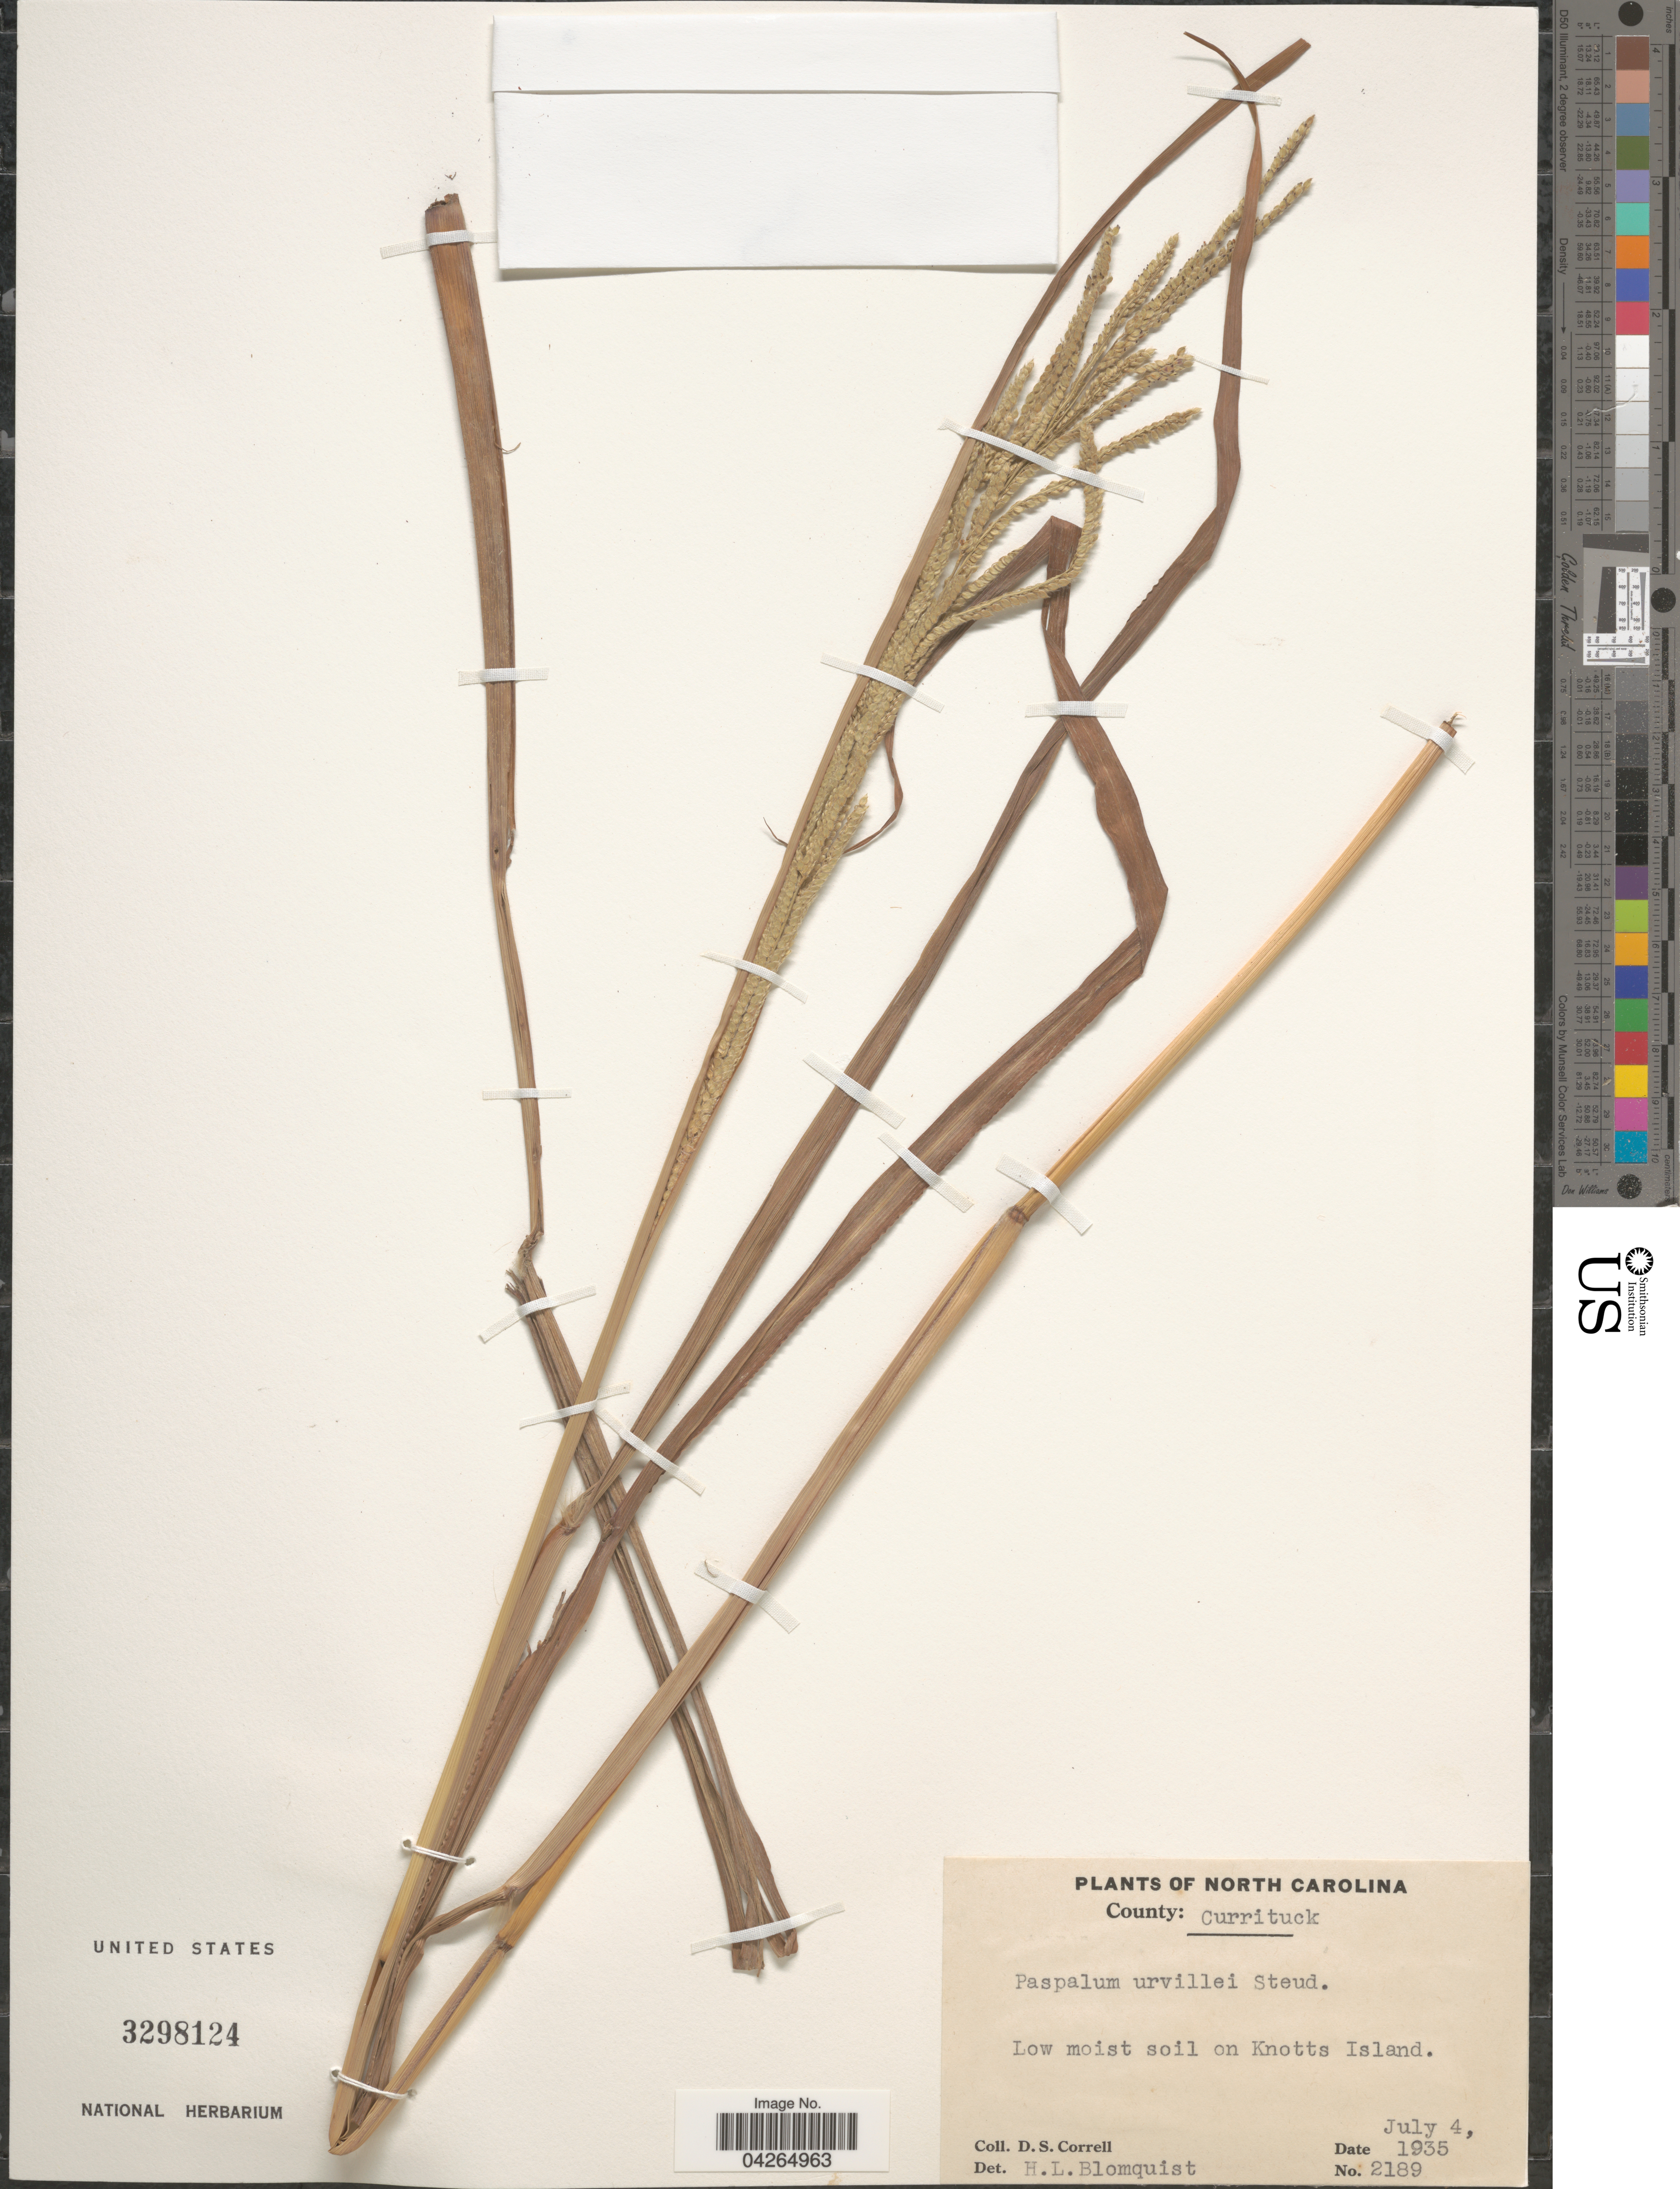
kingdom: Plantae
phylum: Tracheophyta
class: Liliopsida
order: Poales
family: Poaceae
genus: Paspalum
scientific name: Paspalum urvillei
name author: Steud.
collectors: D. S. Correll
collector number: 2189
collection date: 1935-07-04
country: United States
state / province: North Carolina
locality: County: Currituck. Low moist soil on Knotts Island.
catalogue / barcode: US 3298124